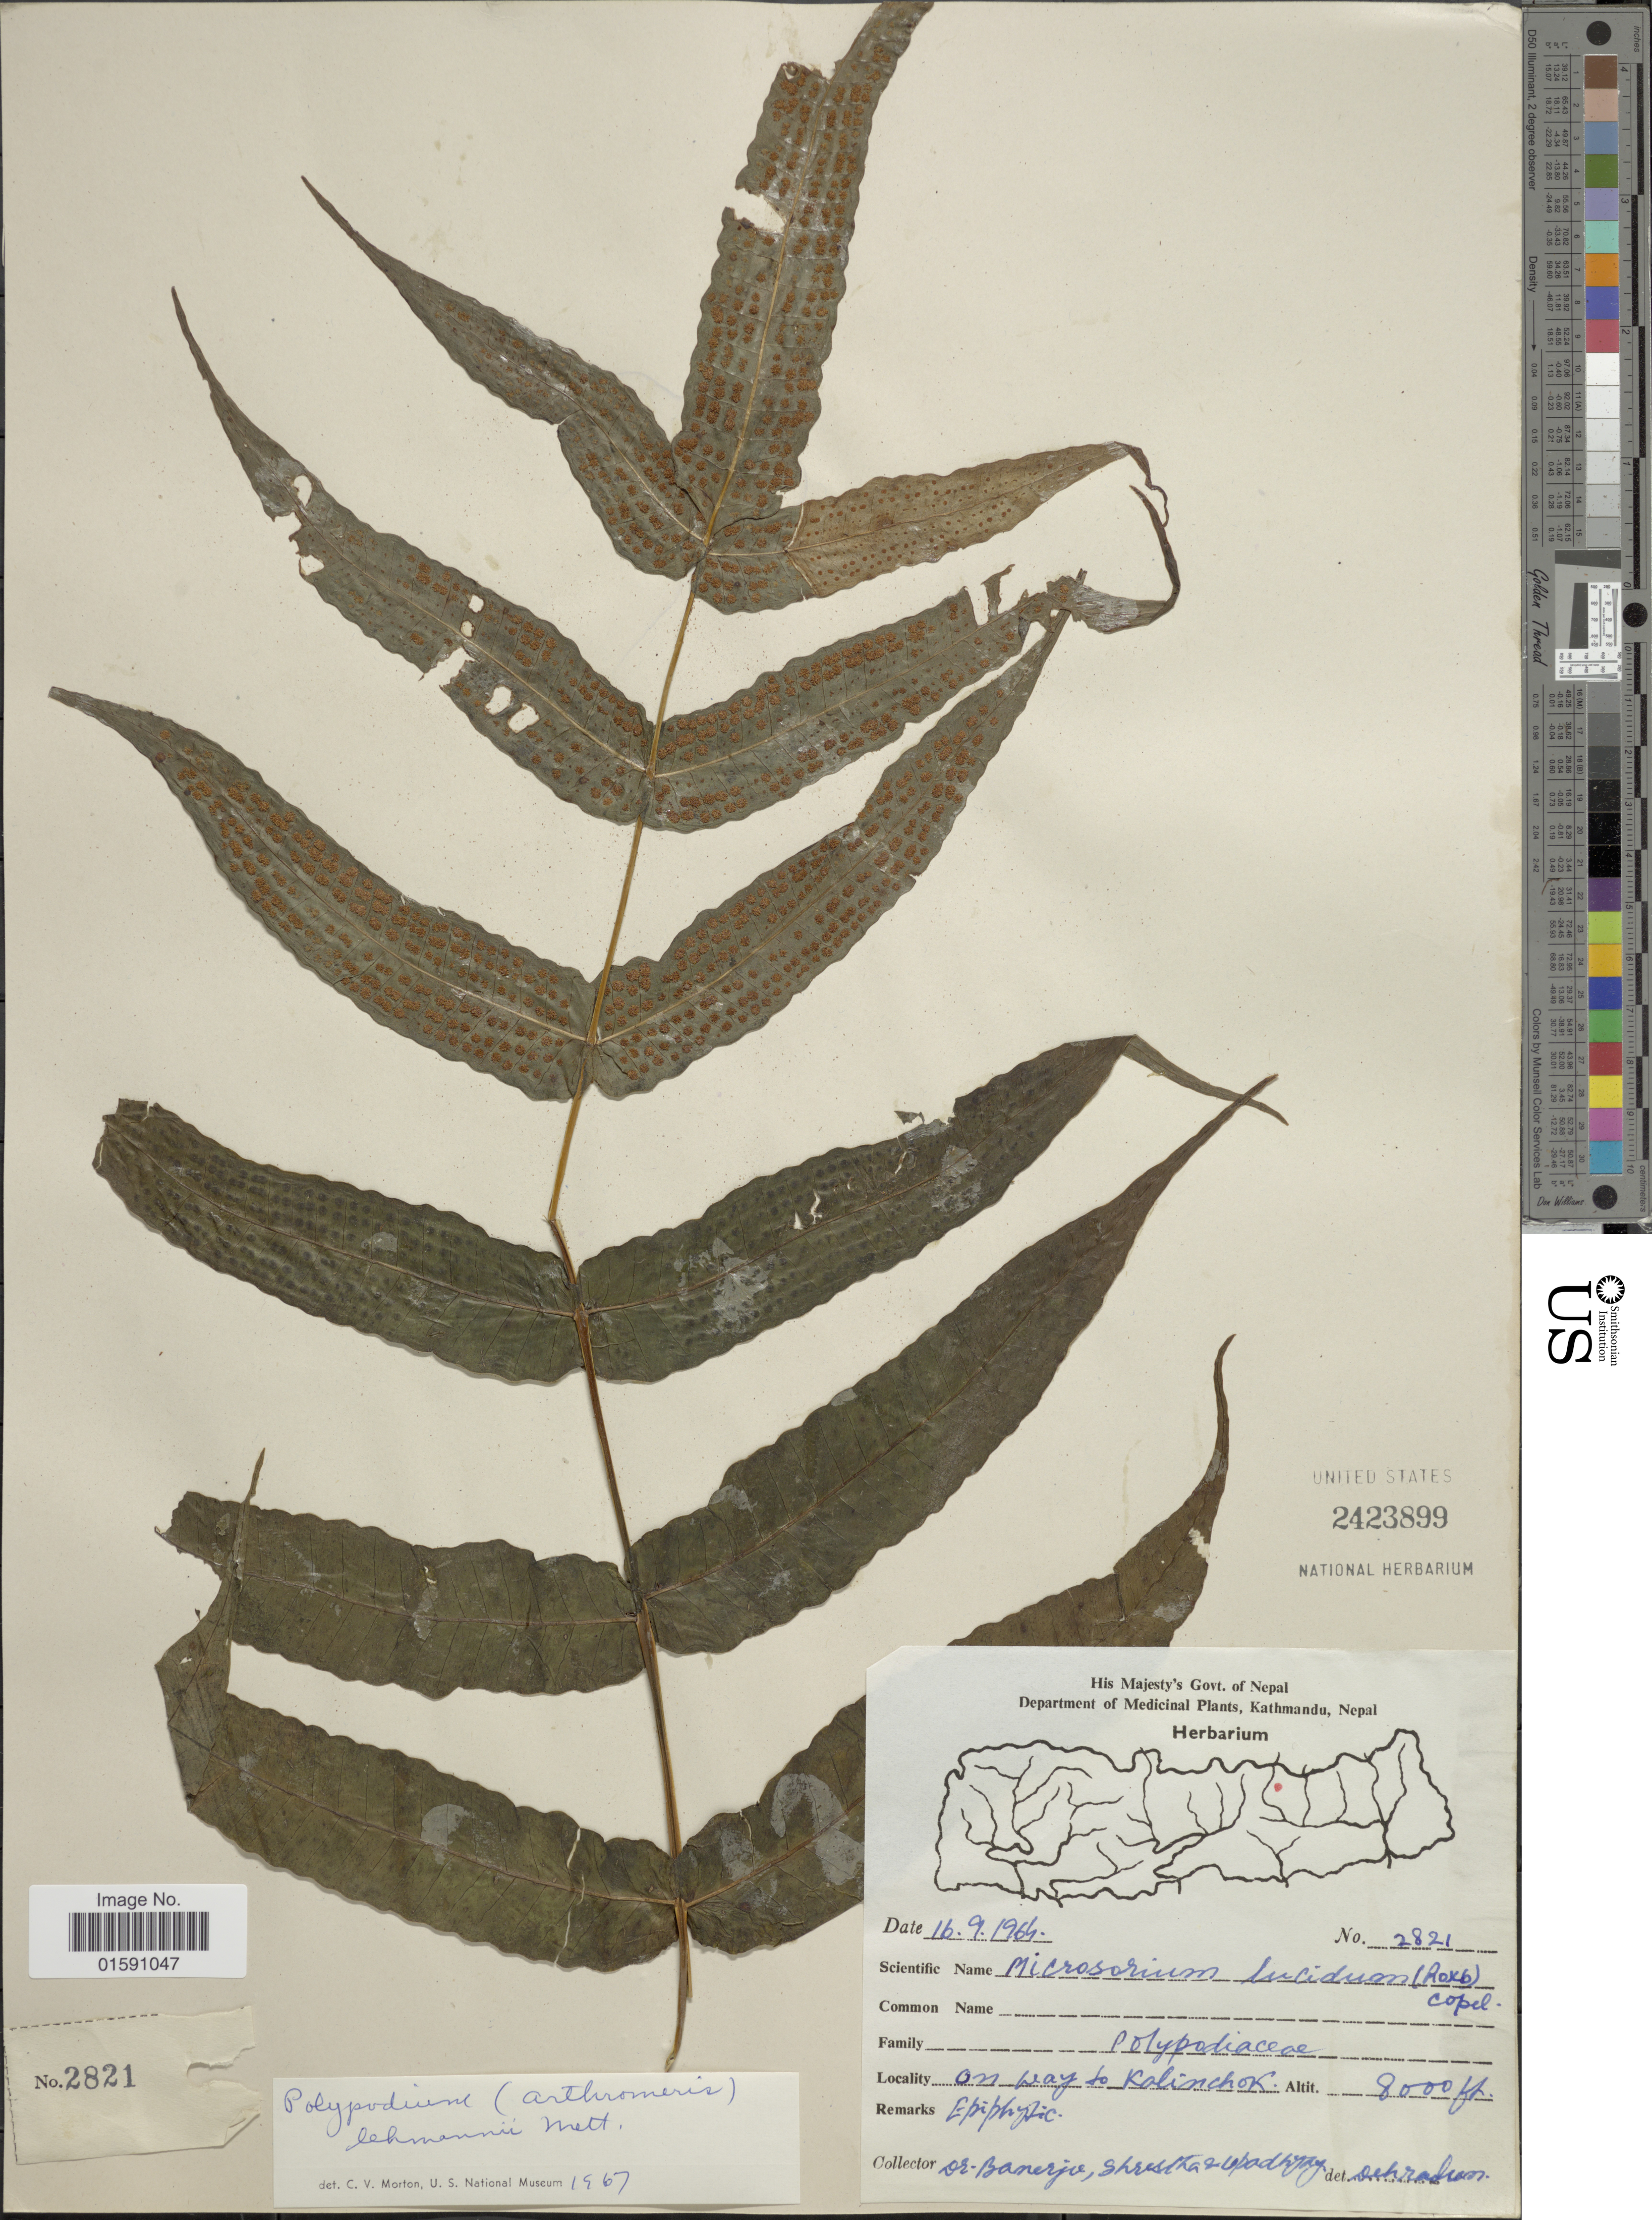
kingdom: Plantae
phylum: Tracheophyta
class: Polypodiopsida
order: Polypodiales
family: Polypodiaceae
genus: Arthromeris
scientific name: Arthromeris lehmannii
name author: (Mett.) Ching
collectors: -. Banerjee, -. Shrestha & Upadhyay, --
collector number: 2821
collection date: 1964-09-16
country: Nepal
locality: On way to Kalinchok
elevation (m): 2438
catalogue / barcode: US 2423899